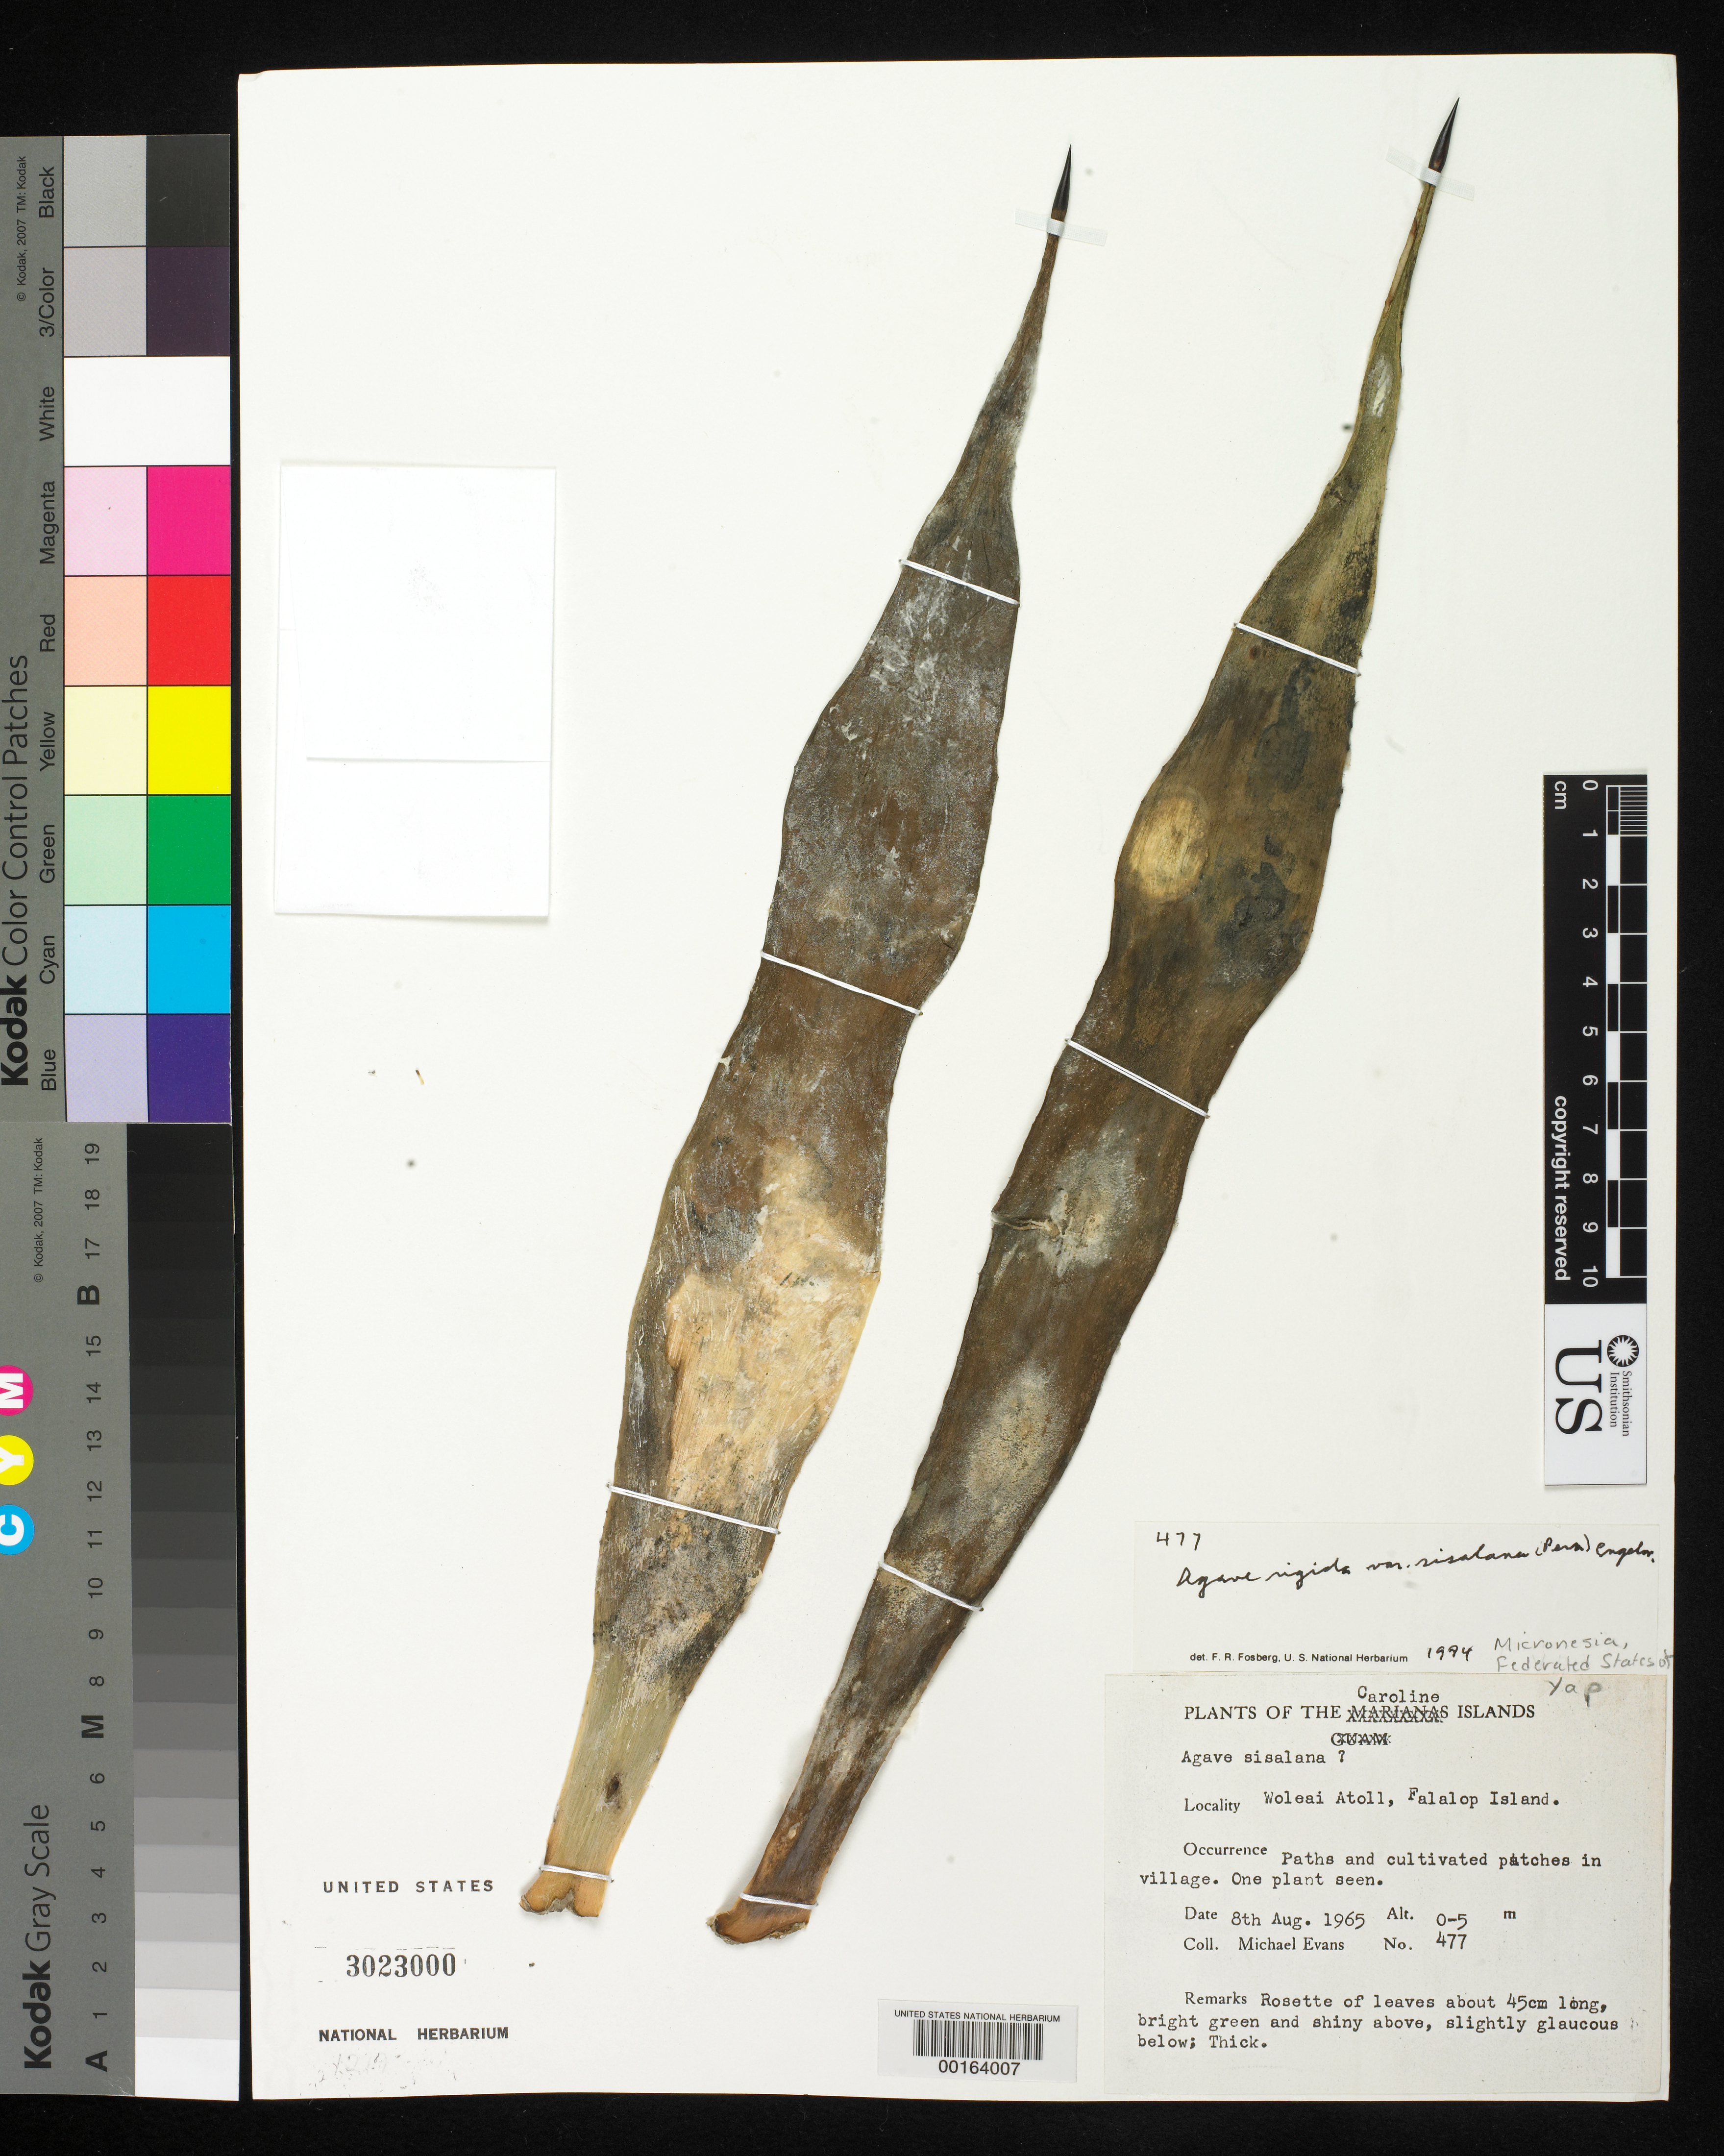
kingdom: Plantae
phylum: Tracheophyta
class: Liliopsida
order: Asparagales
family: Asparagaceae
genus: Agave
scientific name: Agave rigida var. sisalana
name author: (Perrine) Engelm.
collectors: M. Evans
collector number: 477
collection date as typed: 08 Aug 1965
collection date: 1965-08-08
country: Micronesia, Federated States of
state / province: Yap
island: Woleai Atoll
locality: Falalap Islet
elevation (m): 0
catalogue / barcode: US 3023000